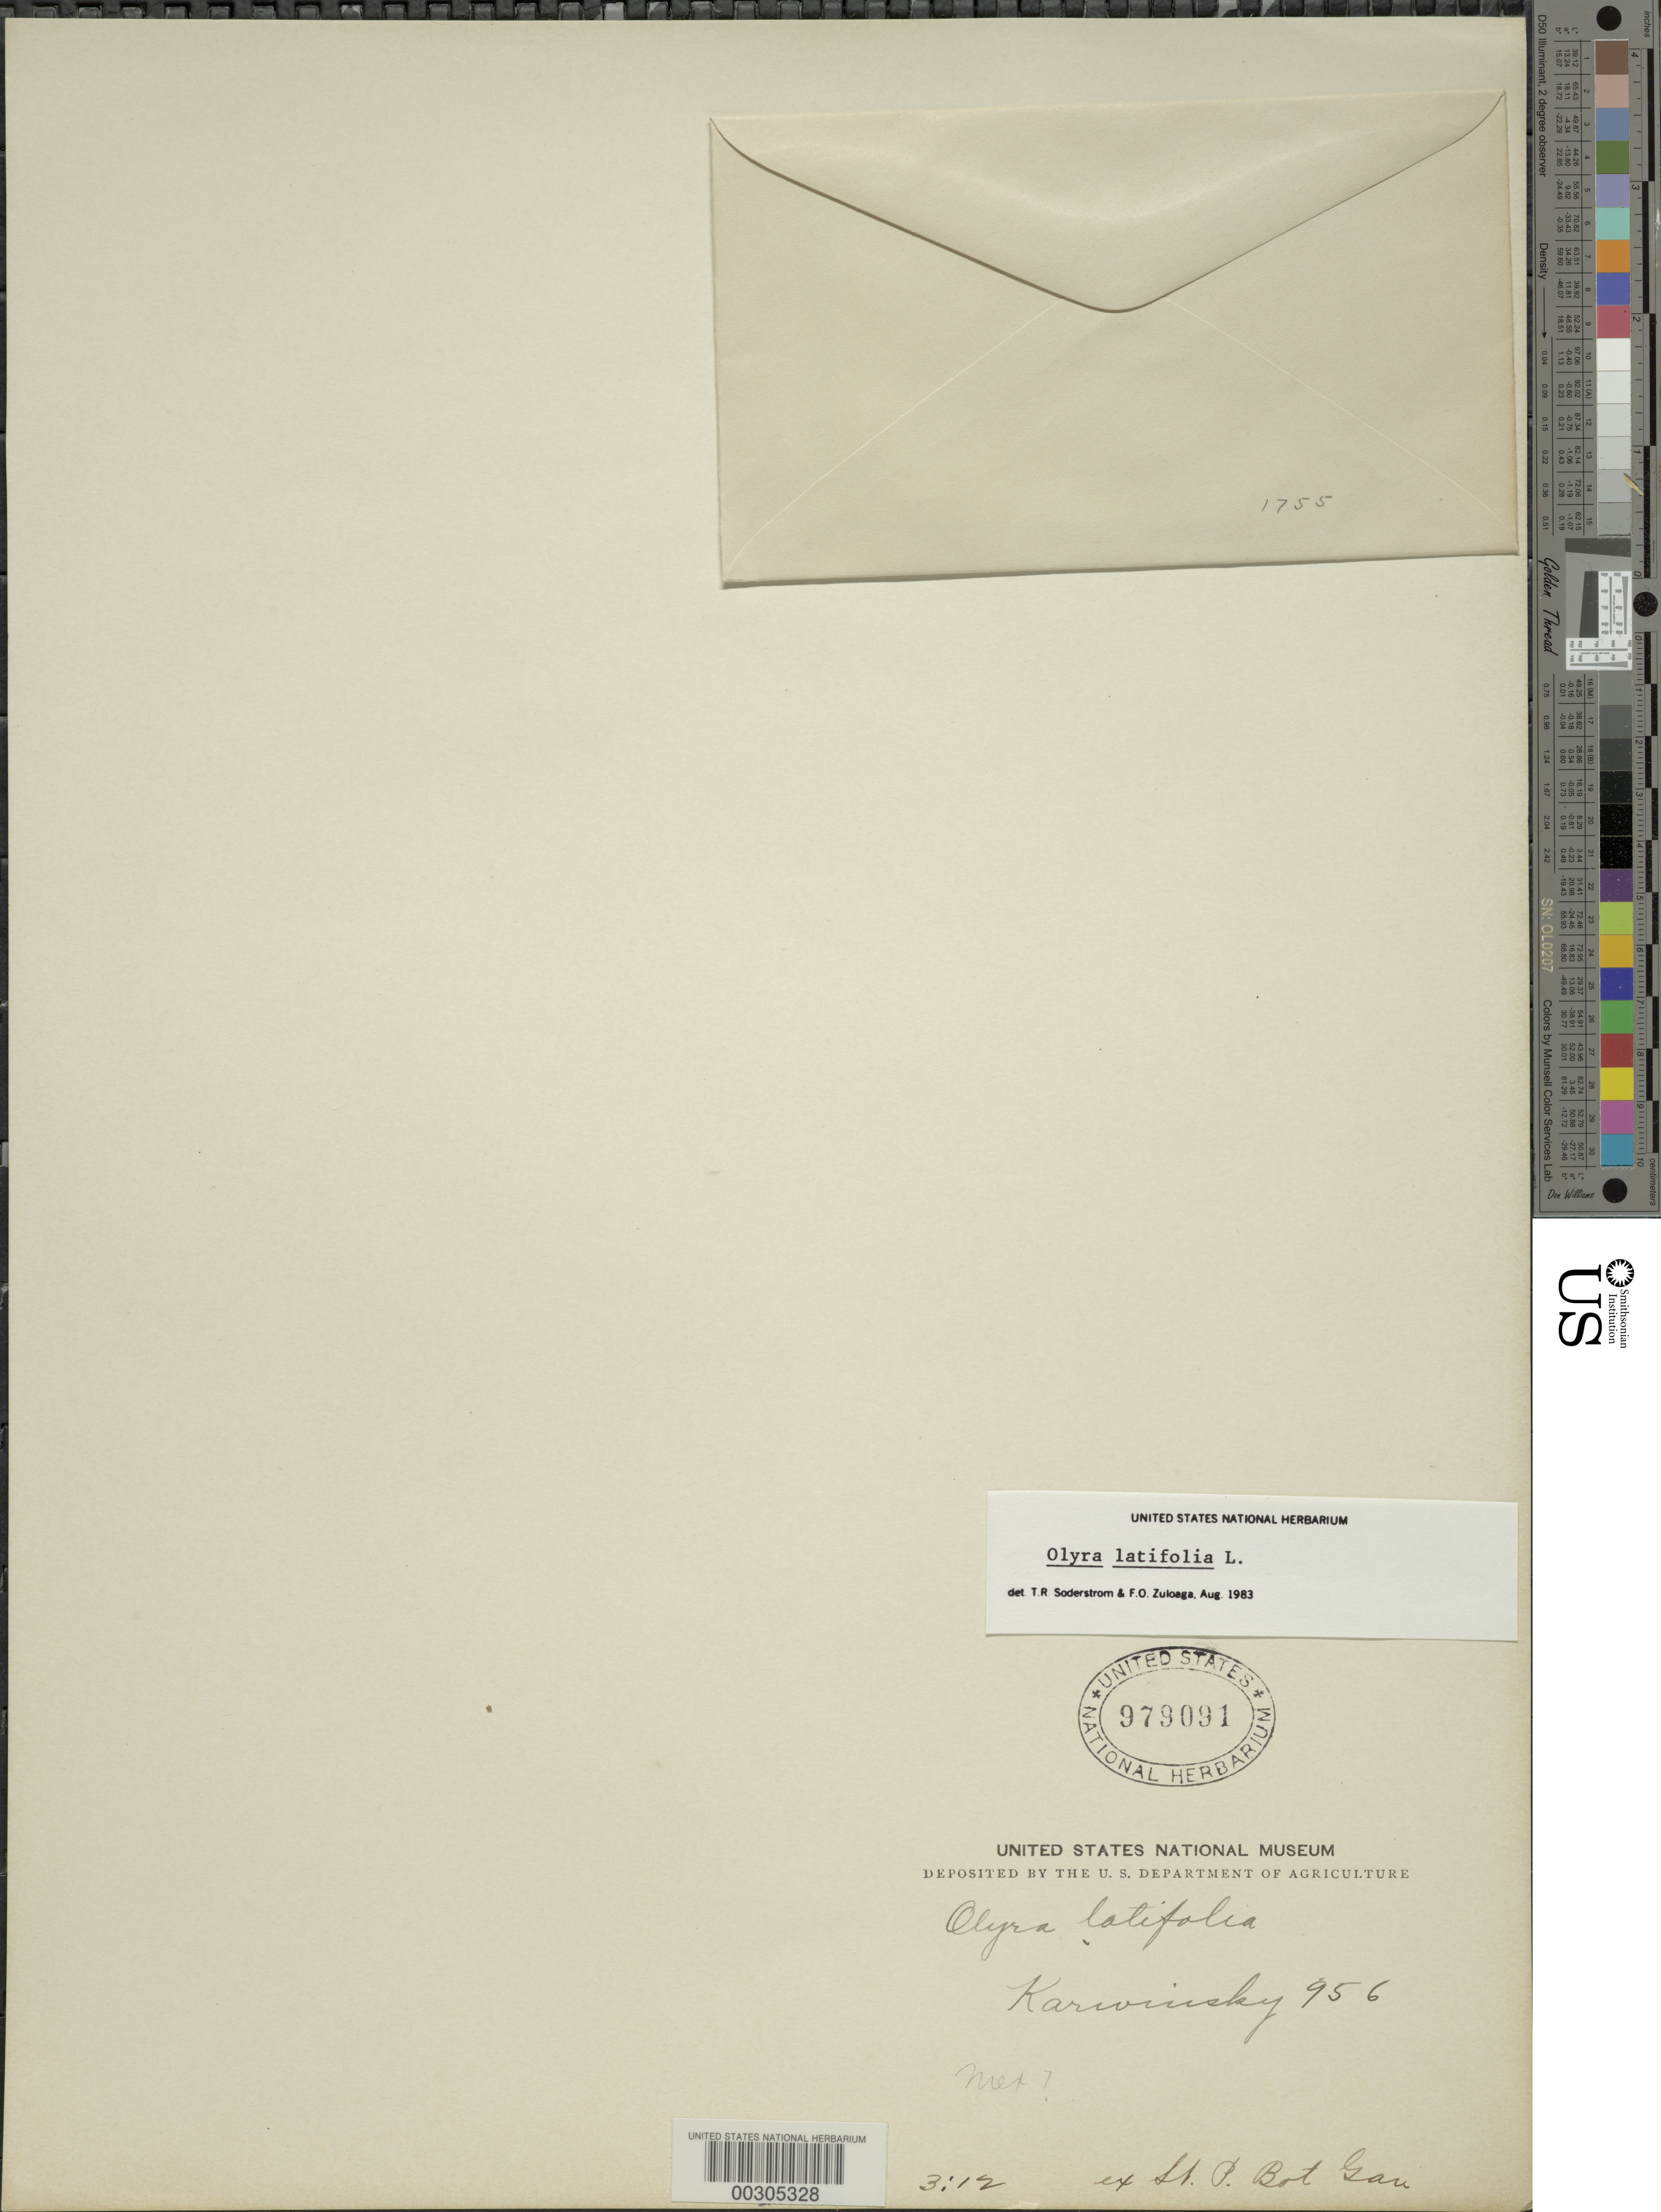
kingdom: Plantae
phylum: Tracheophyta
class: Liliopsida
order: Poales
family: Poaceae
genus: Olyra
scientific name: Olyra latifolia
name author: L.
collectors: W. F. Karwinski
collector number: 956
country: Mexico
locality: E of Monserrat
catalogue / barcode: US 979091